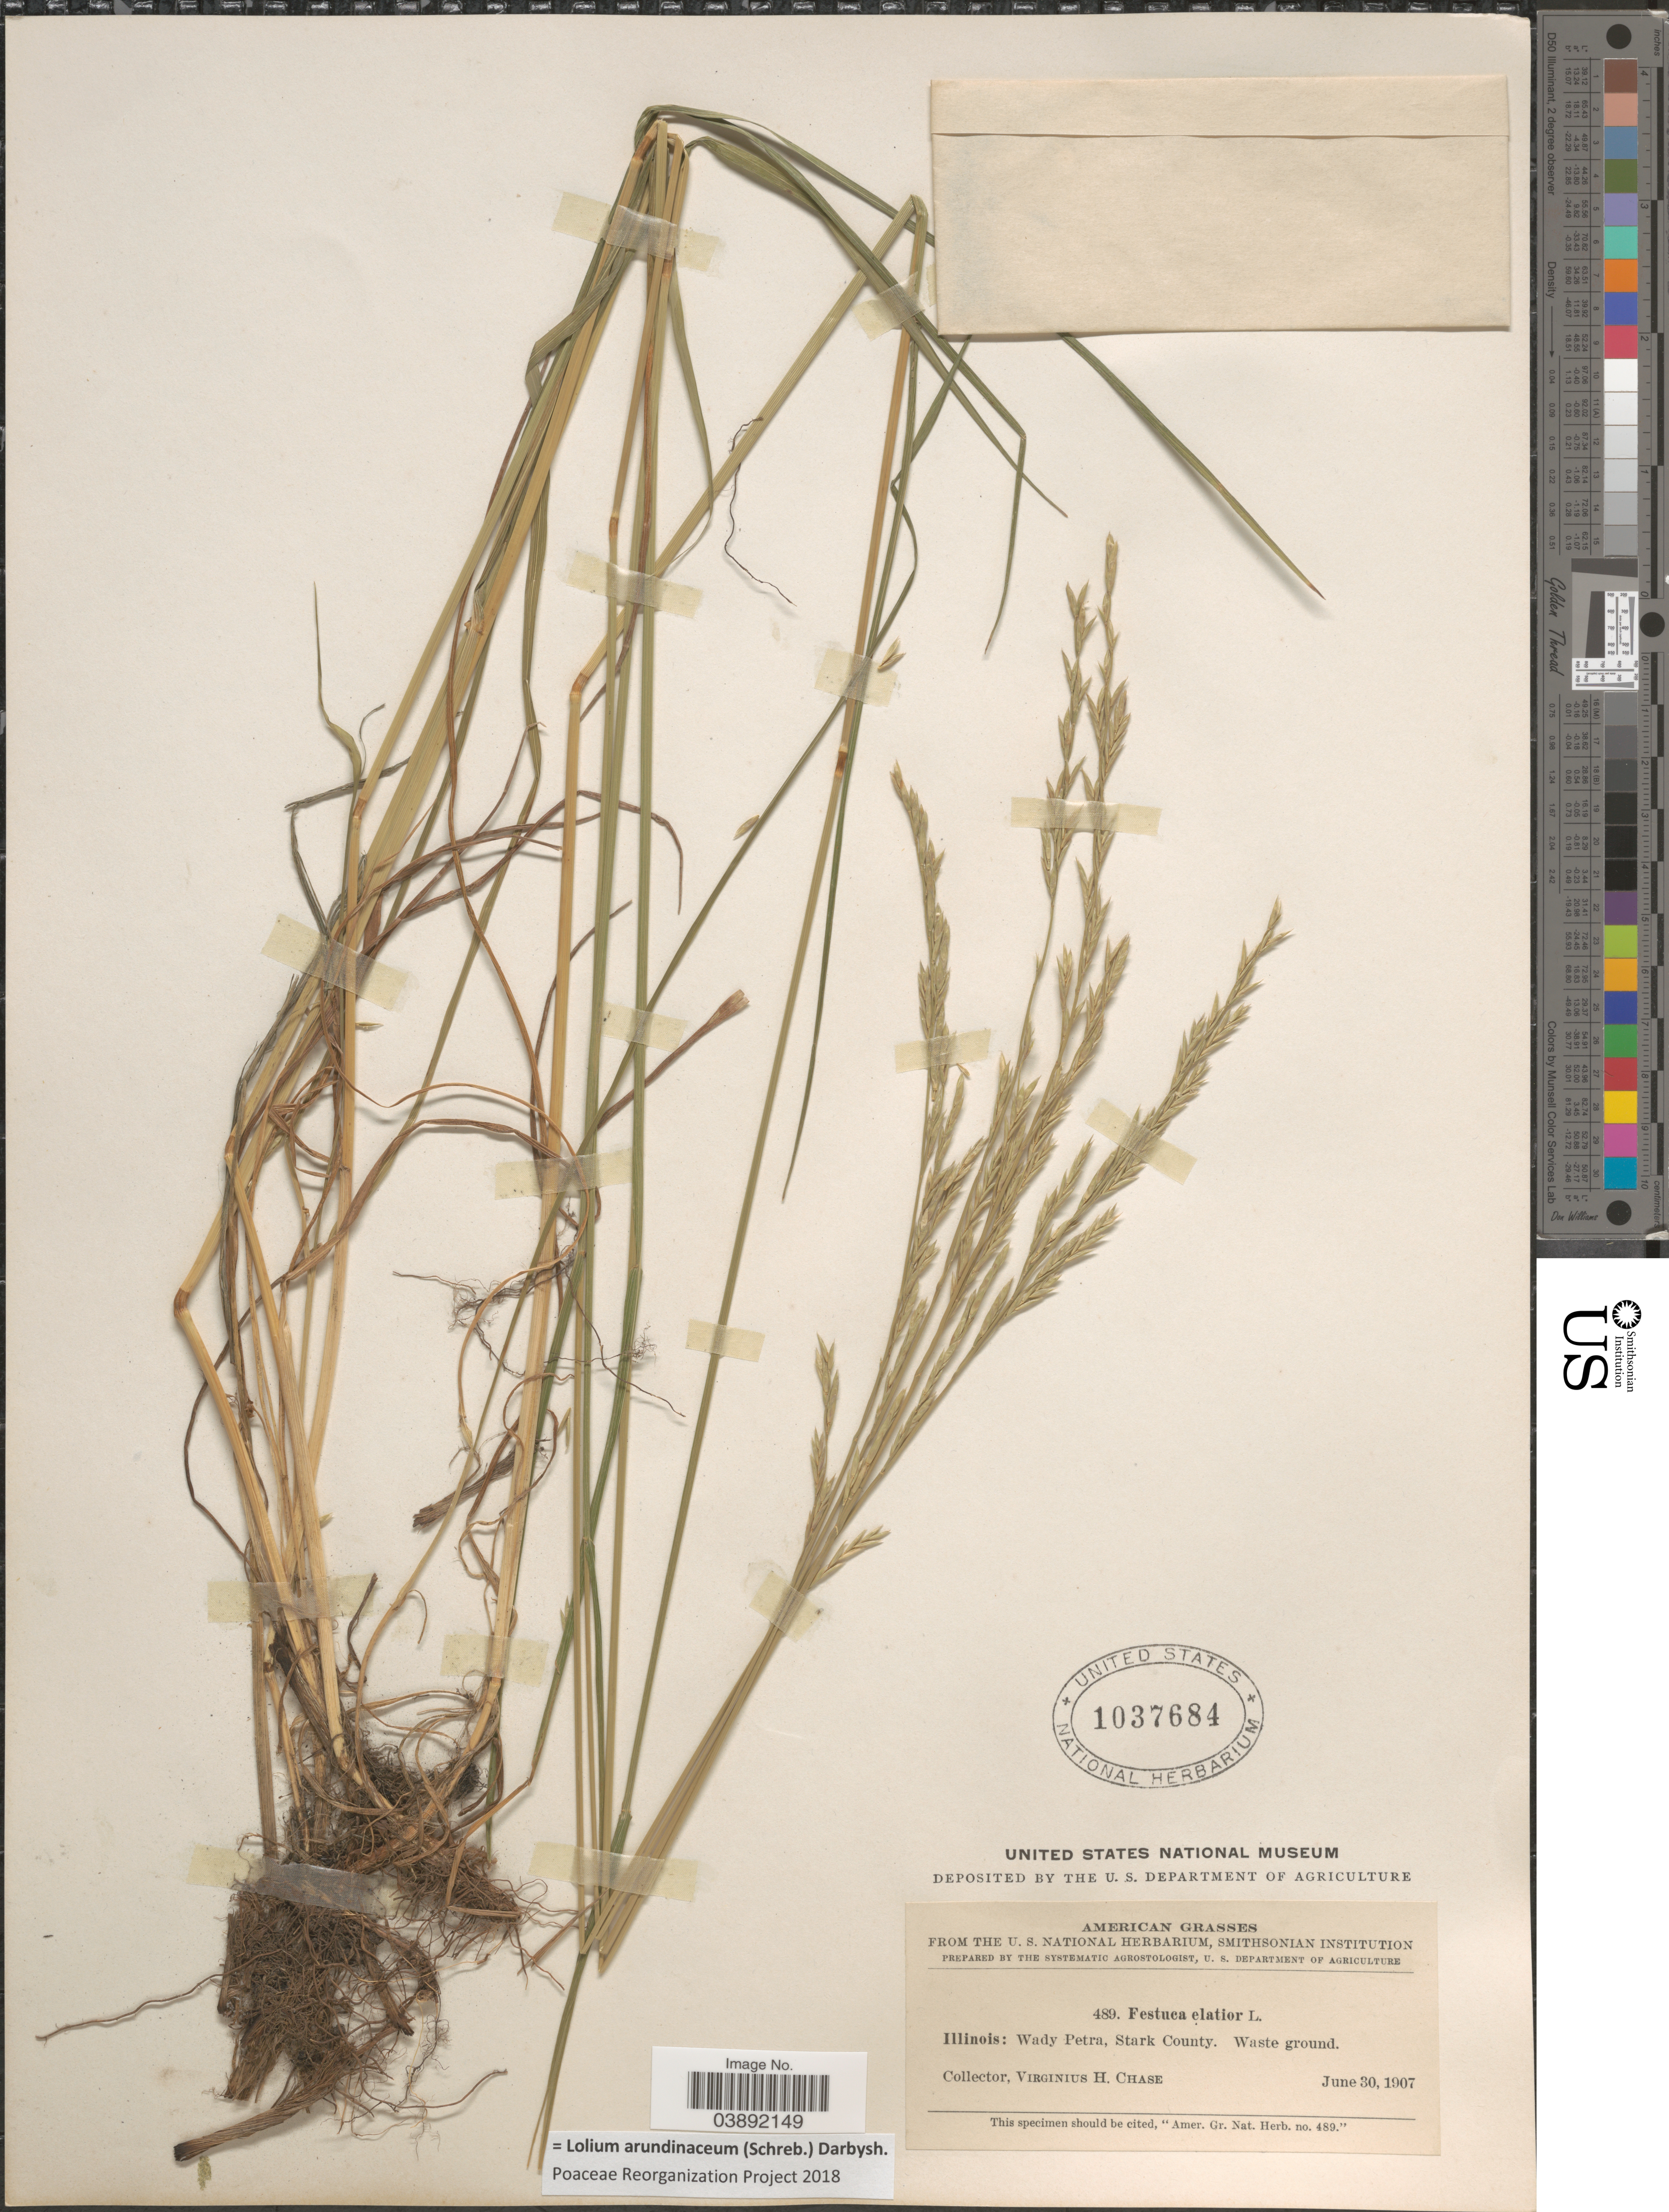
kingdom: Plantae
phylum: Tracheophyta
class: Liliopsida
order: Poales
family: Poaceae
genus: Lolium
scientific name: Lolium arundinaceum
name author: (Schreb.) Darbysh.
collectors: V. H. Chase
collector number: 489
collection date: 1907-06-30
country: United States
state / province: Illinois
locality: Wady Petra, Stark County. Waste ground.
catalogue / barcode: US 1037684